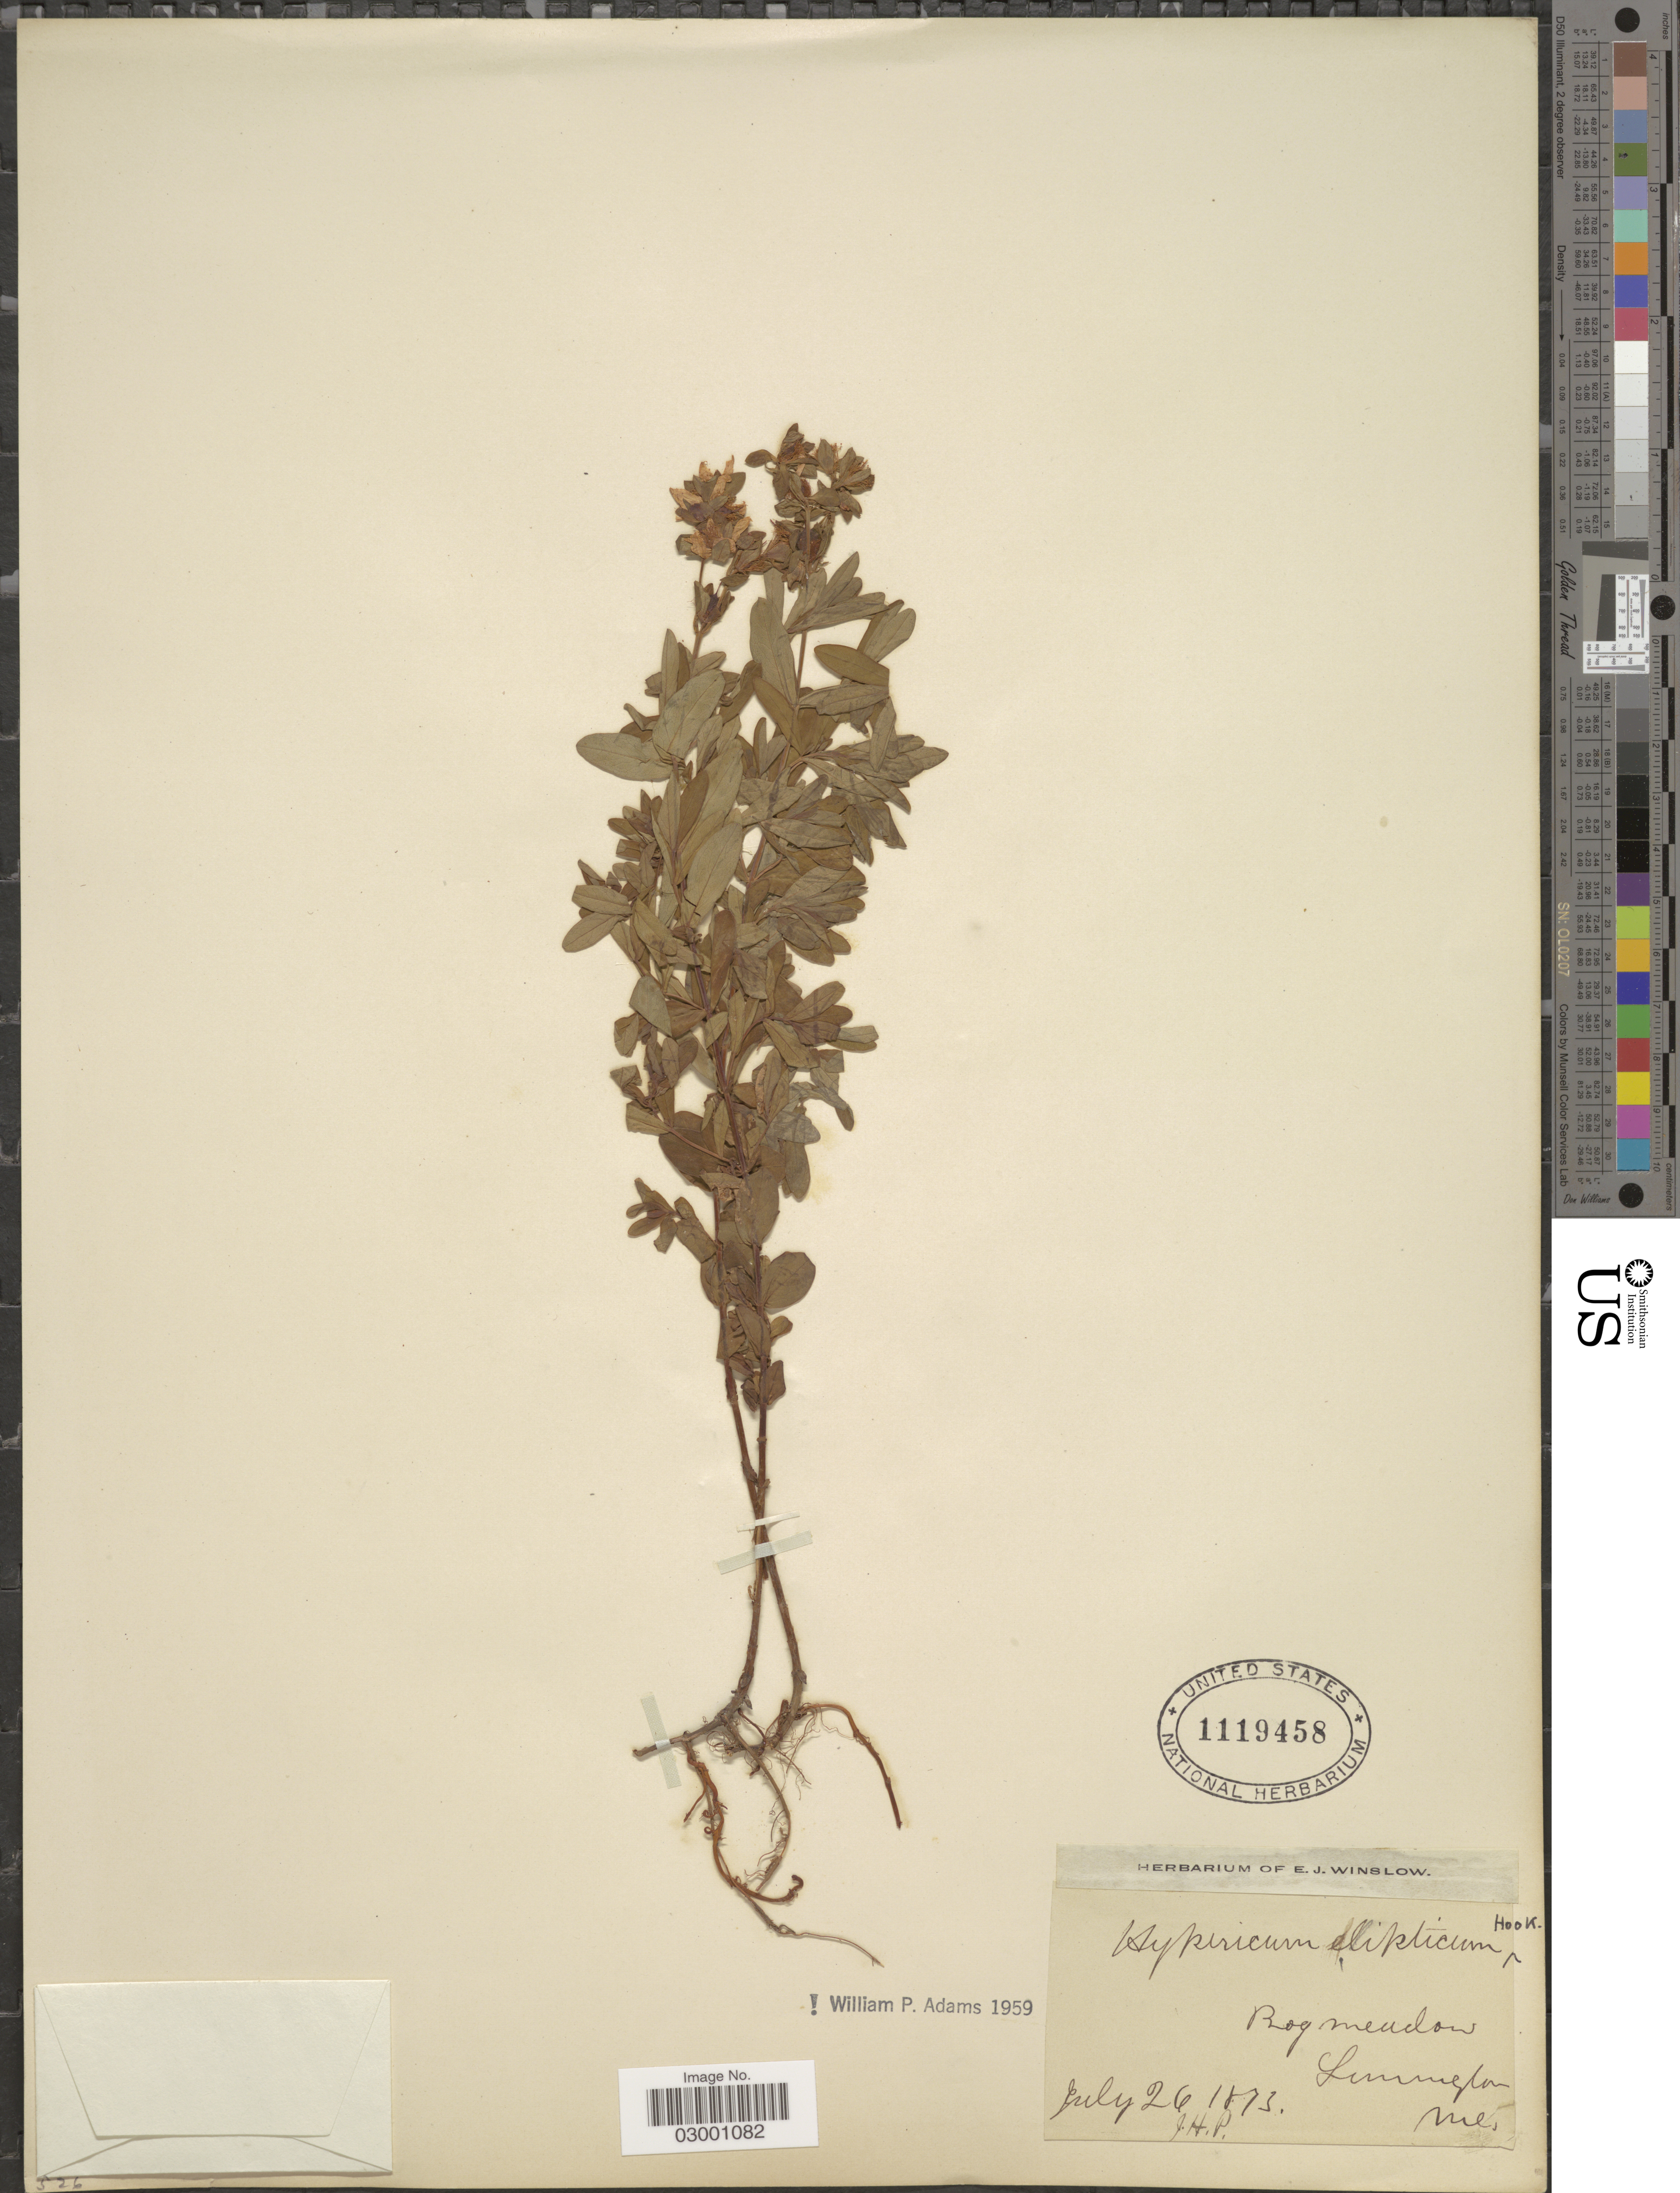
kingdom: Plantae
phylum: Tracheophyta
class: Magnoliopsida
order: Malpighiales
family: Hypericaceae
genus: Hypericum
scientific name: Hypericum ellipticum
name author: Hook.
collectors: J. P. H.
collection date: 1873-07-26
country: United States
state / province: Maine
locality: Limington.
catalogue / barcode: US 1119458